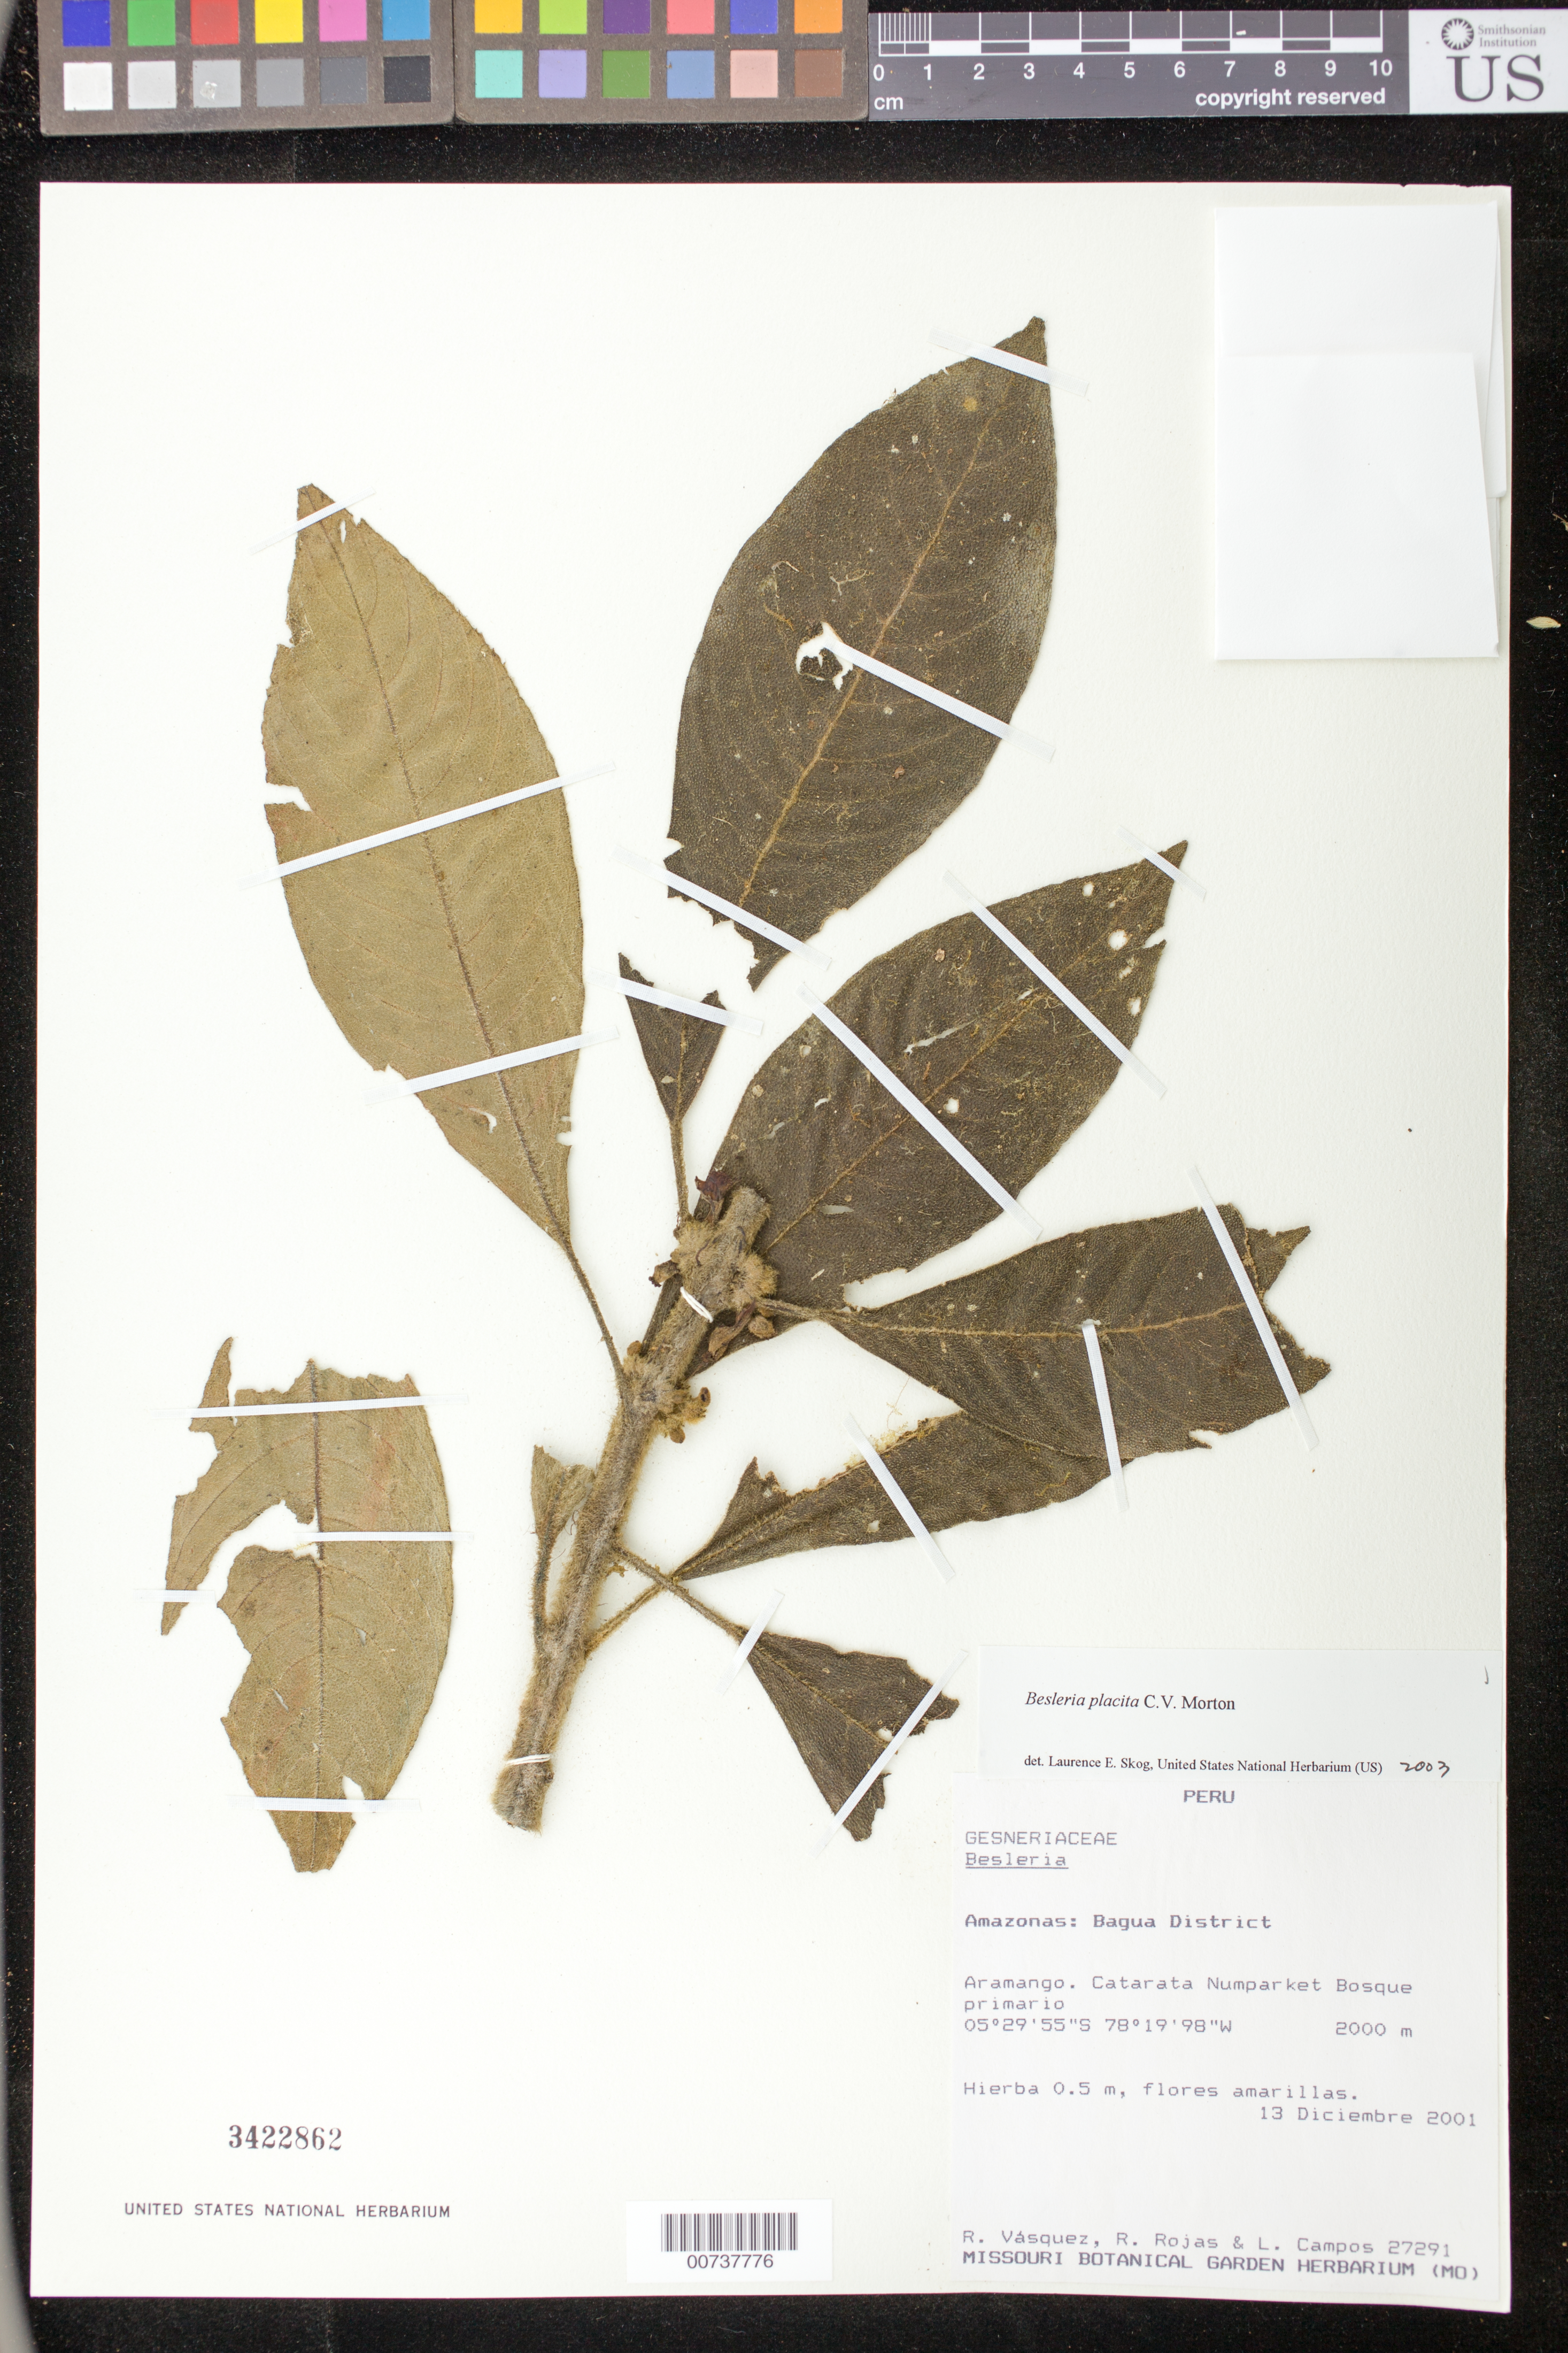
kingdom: Plantae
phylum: Tracheophyta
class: Magnoliopsida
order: Lamiales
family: Gesneriaceae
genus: Besleria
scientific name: Besleria placita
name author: C.V. Morton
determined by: Skog, Laurence E.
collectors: R. Vásquez, R. Rojas & L. Campos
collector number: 27291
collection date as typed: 13 Dec 2001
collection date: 2001-12-13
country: Peru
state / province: Amazonas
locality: Bagua District, Aramango, Catarata Numparket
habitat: Bosque primario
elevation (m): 2000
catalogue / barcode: US 3422862